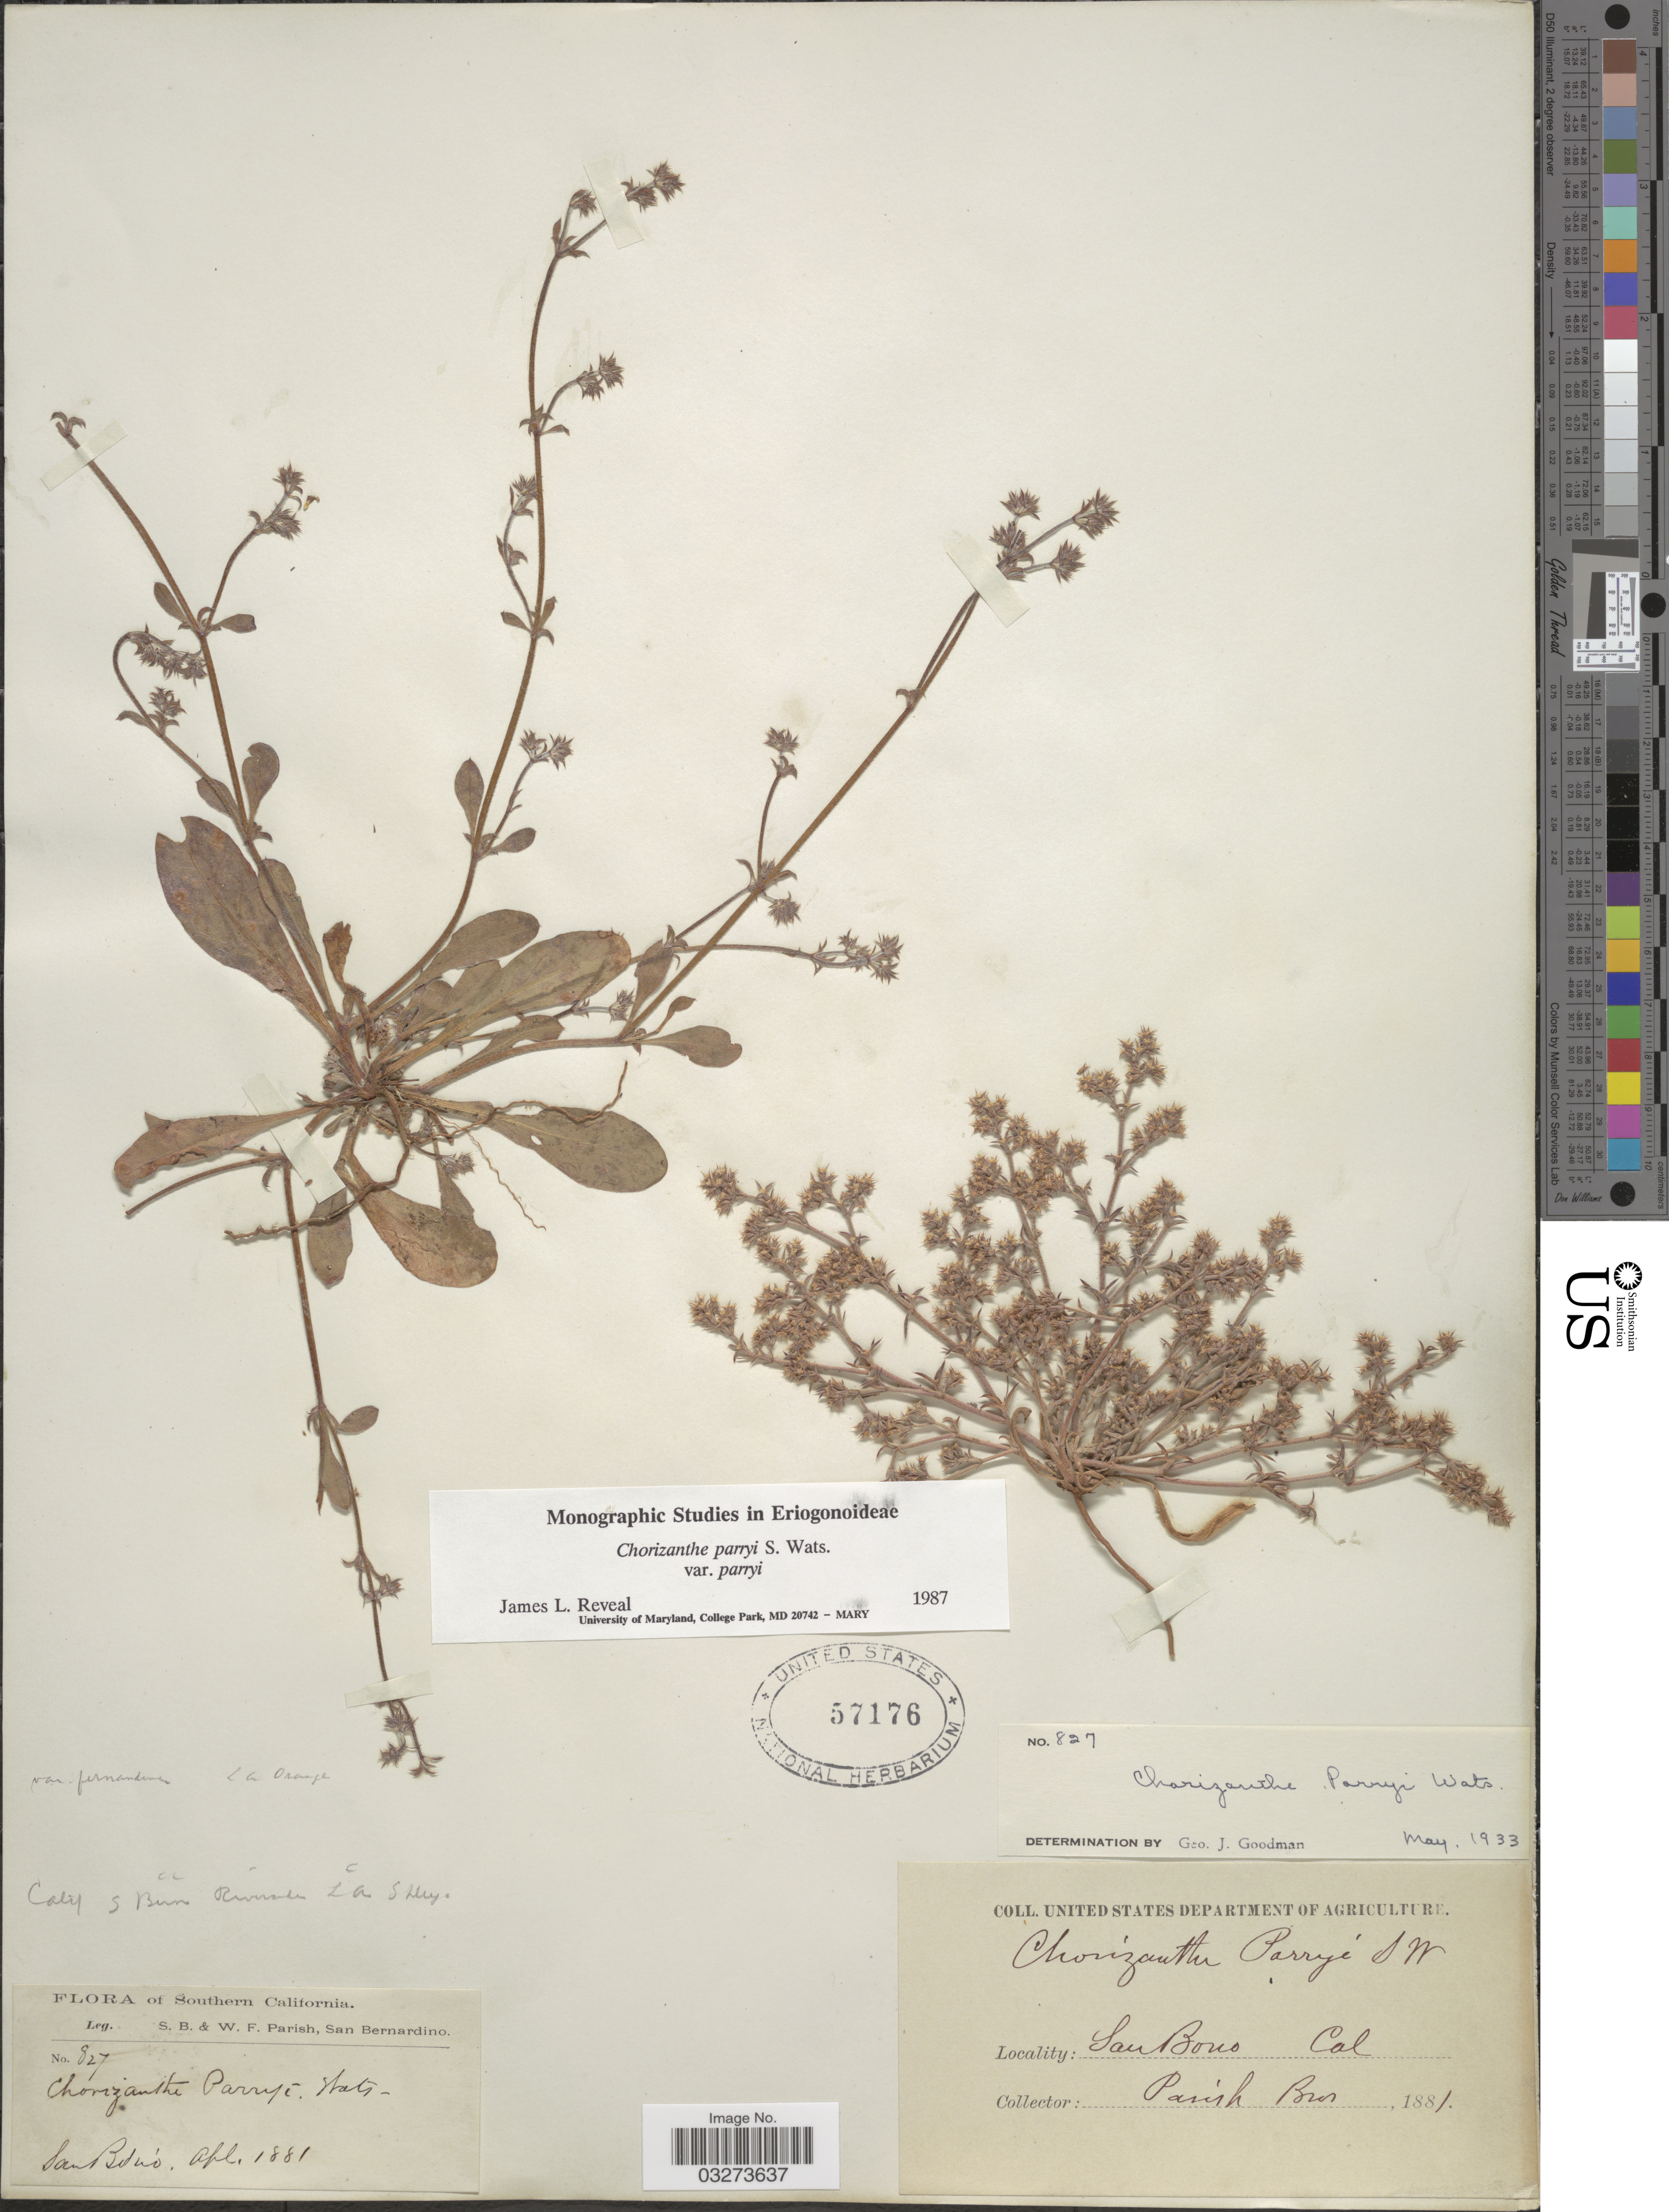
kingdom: Plantae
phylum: Tracheophyta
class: Magnoliopsida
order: Caryophyllales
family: Polygonaceae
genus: Chorizanthe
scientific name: Chorizanthe parryi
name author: S. Watson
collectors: S. B. Parish & W. F. Parish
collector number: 827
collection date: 1881-04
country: United States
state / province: California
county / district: San Bernardino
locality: Southern California. San Bdno.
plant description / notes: No precise locality correction needed.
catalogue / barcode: US 57176